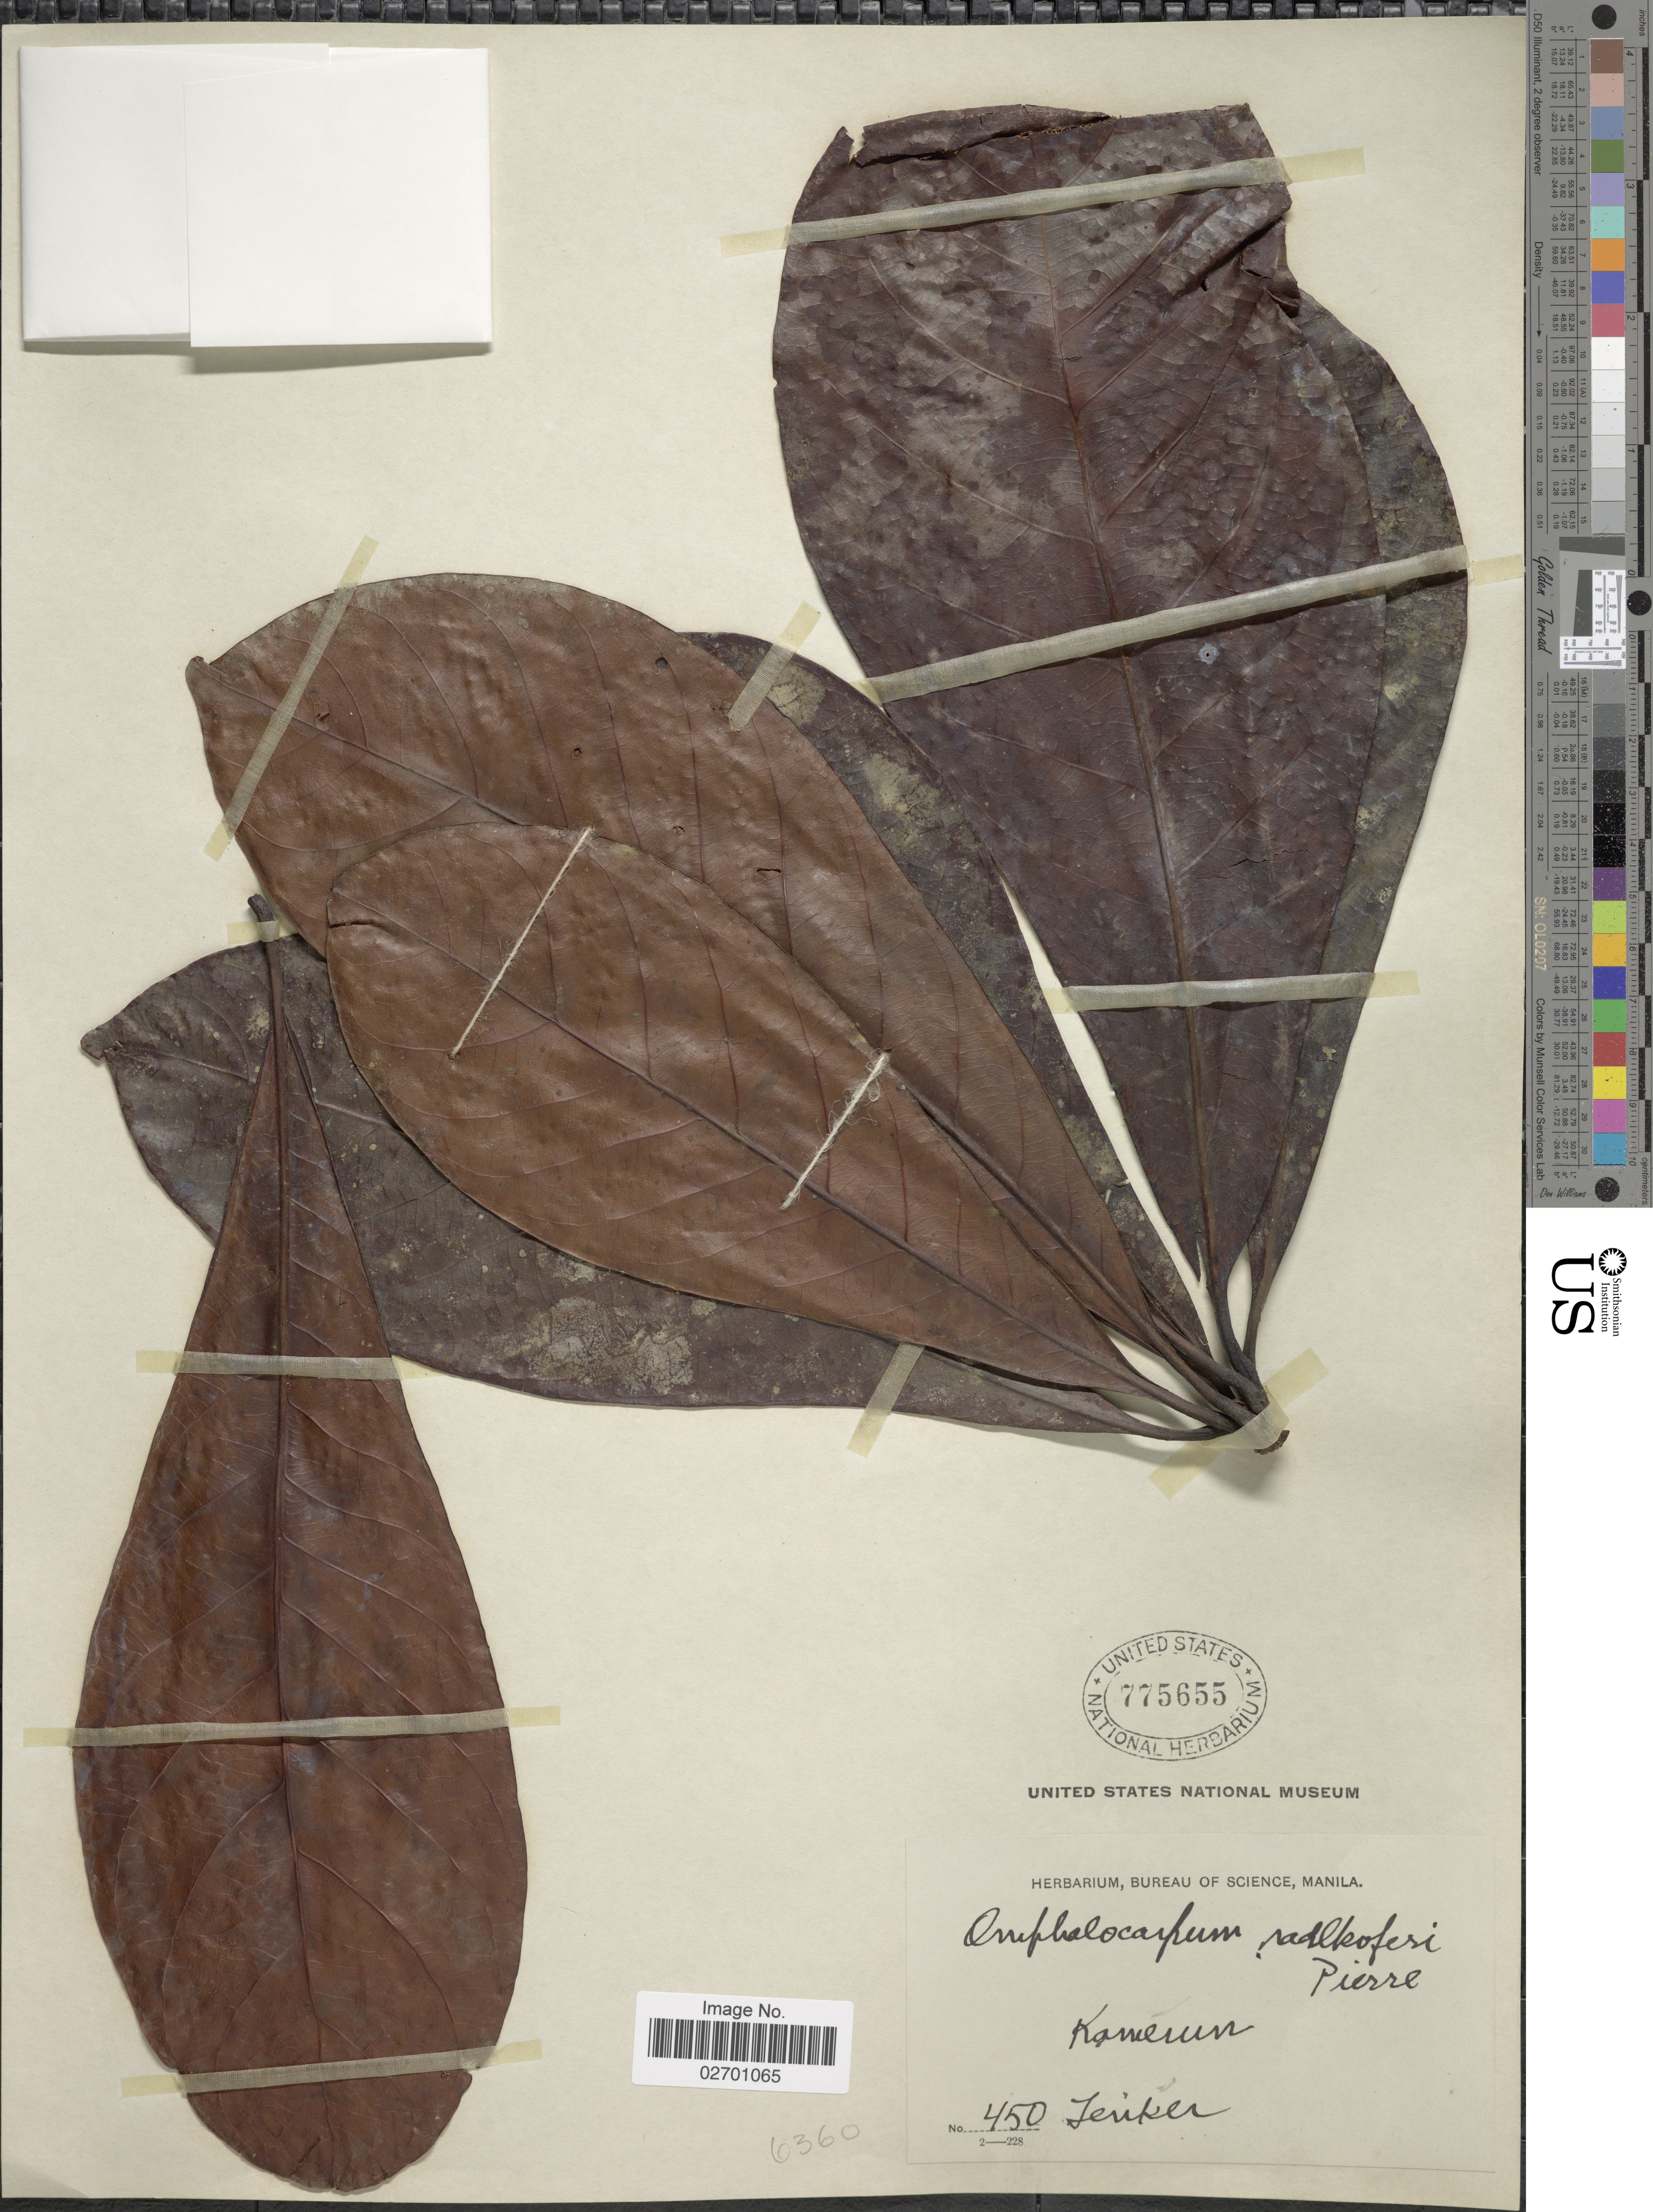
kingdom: Plantae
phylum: Tracheophyta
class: Magnoliopsida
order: Ericales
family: Sapotaceae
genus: Omphalocarpum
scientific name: Omphalocarpum radlkoferi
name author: Baill.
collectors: Zenker, --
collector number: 450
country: Cameroon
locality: Kamerun.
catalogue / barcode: US 775655